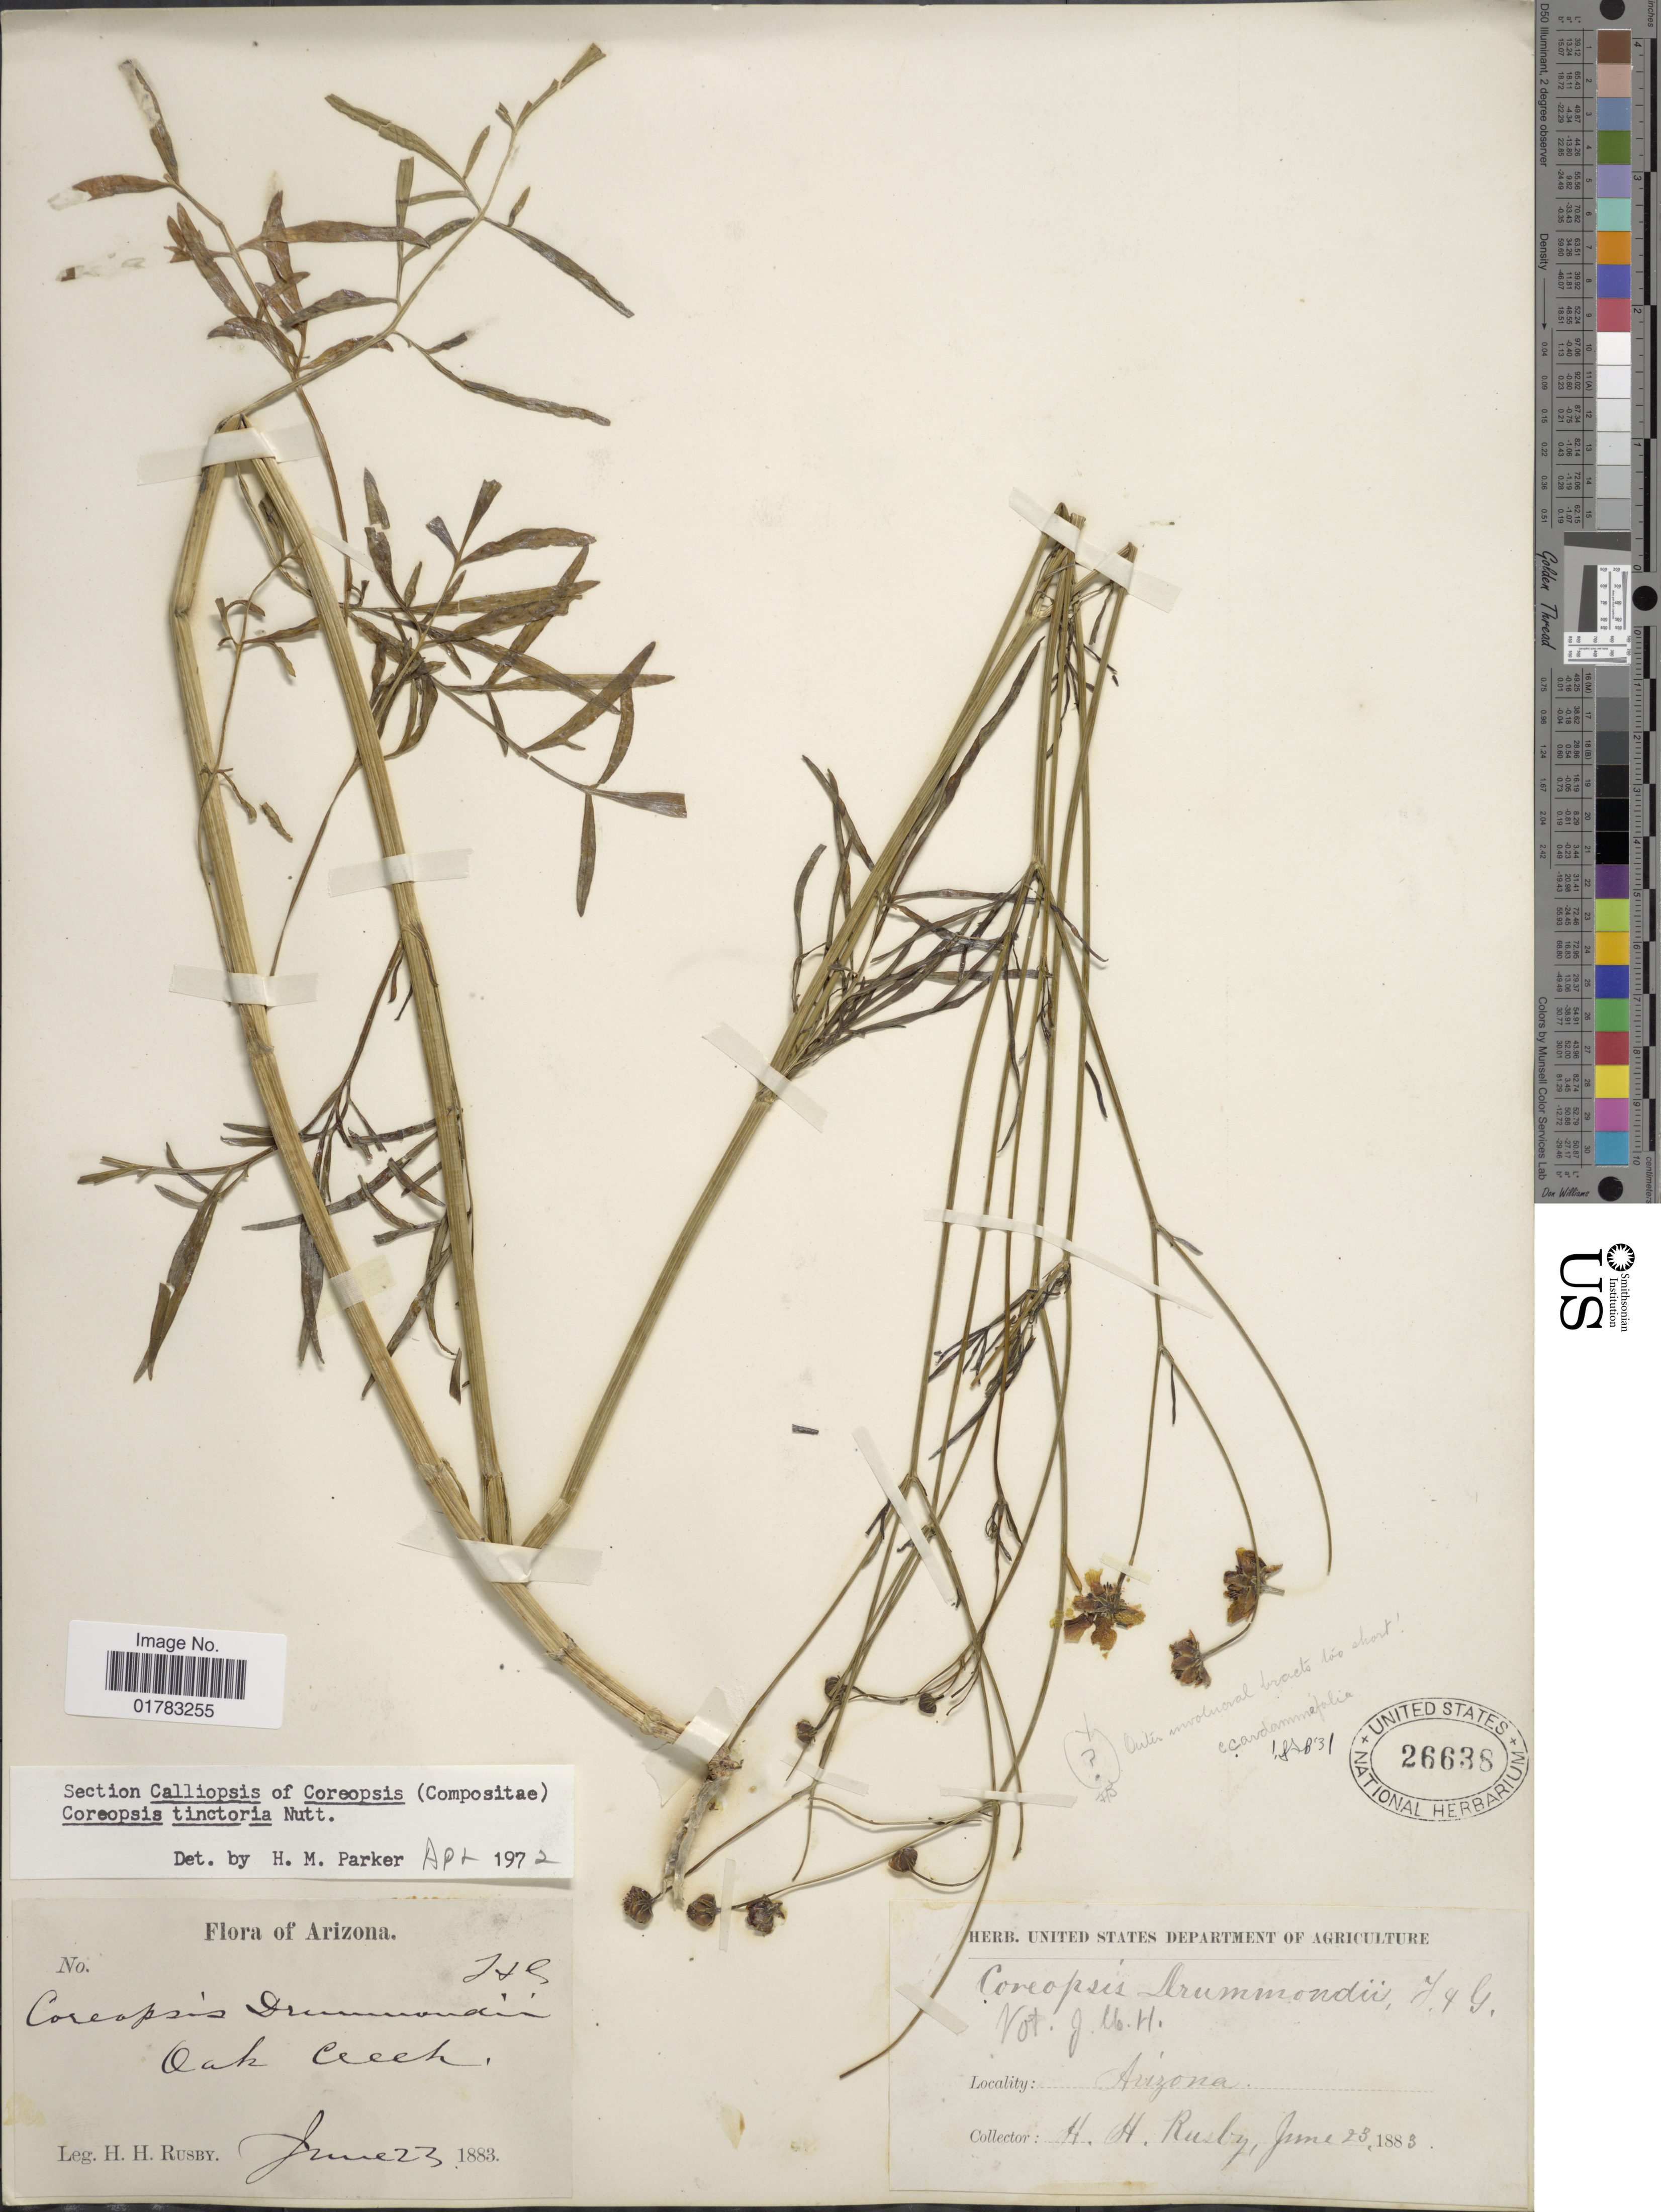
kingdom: Plantae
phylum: Tracheophyta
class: Magnoliopsida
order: Asterales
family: Asteraceae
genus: Coreopsis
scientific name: Coreopsis tinctoria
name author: Nutt.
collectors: H. H. Rusby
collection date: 1883-06-23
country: United States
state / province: Arizona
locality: Oak Creek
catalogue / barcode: US 26638